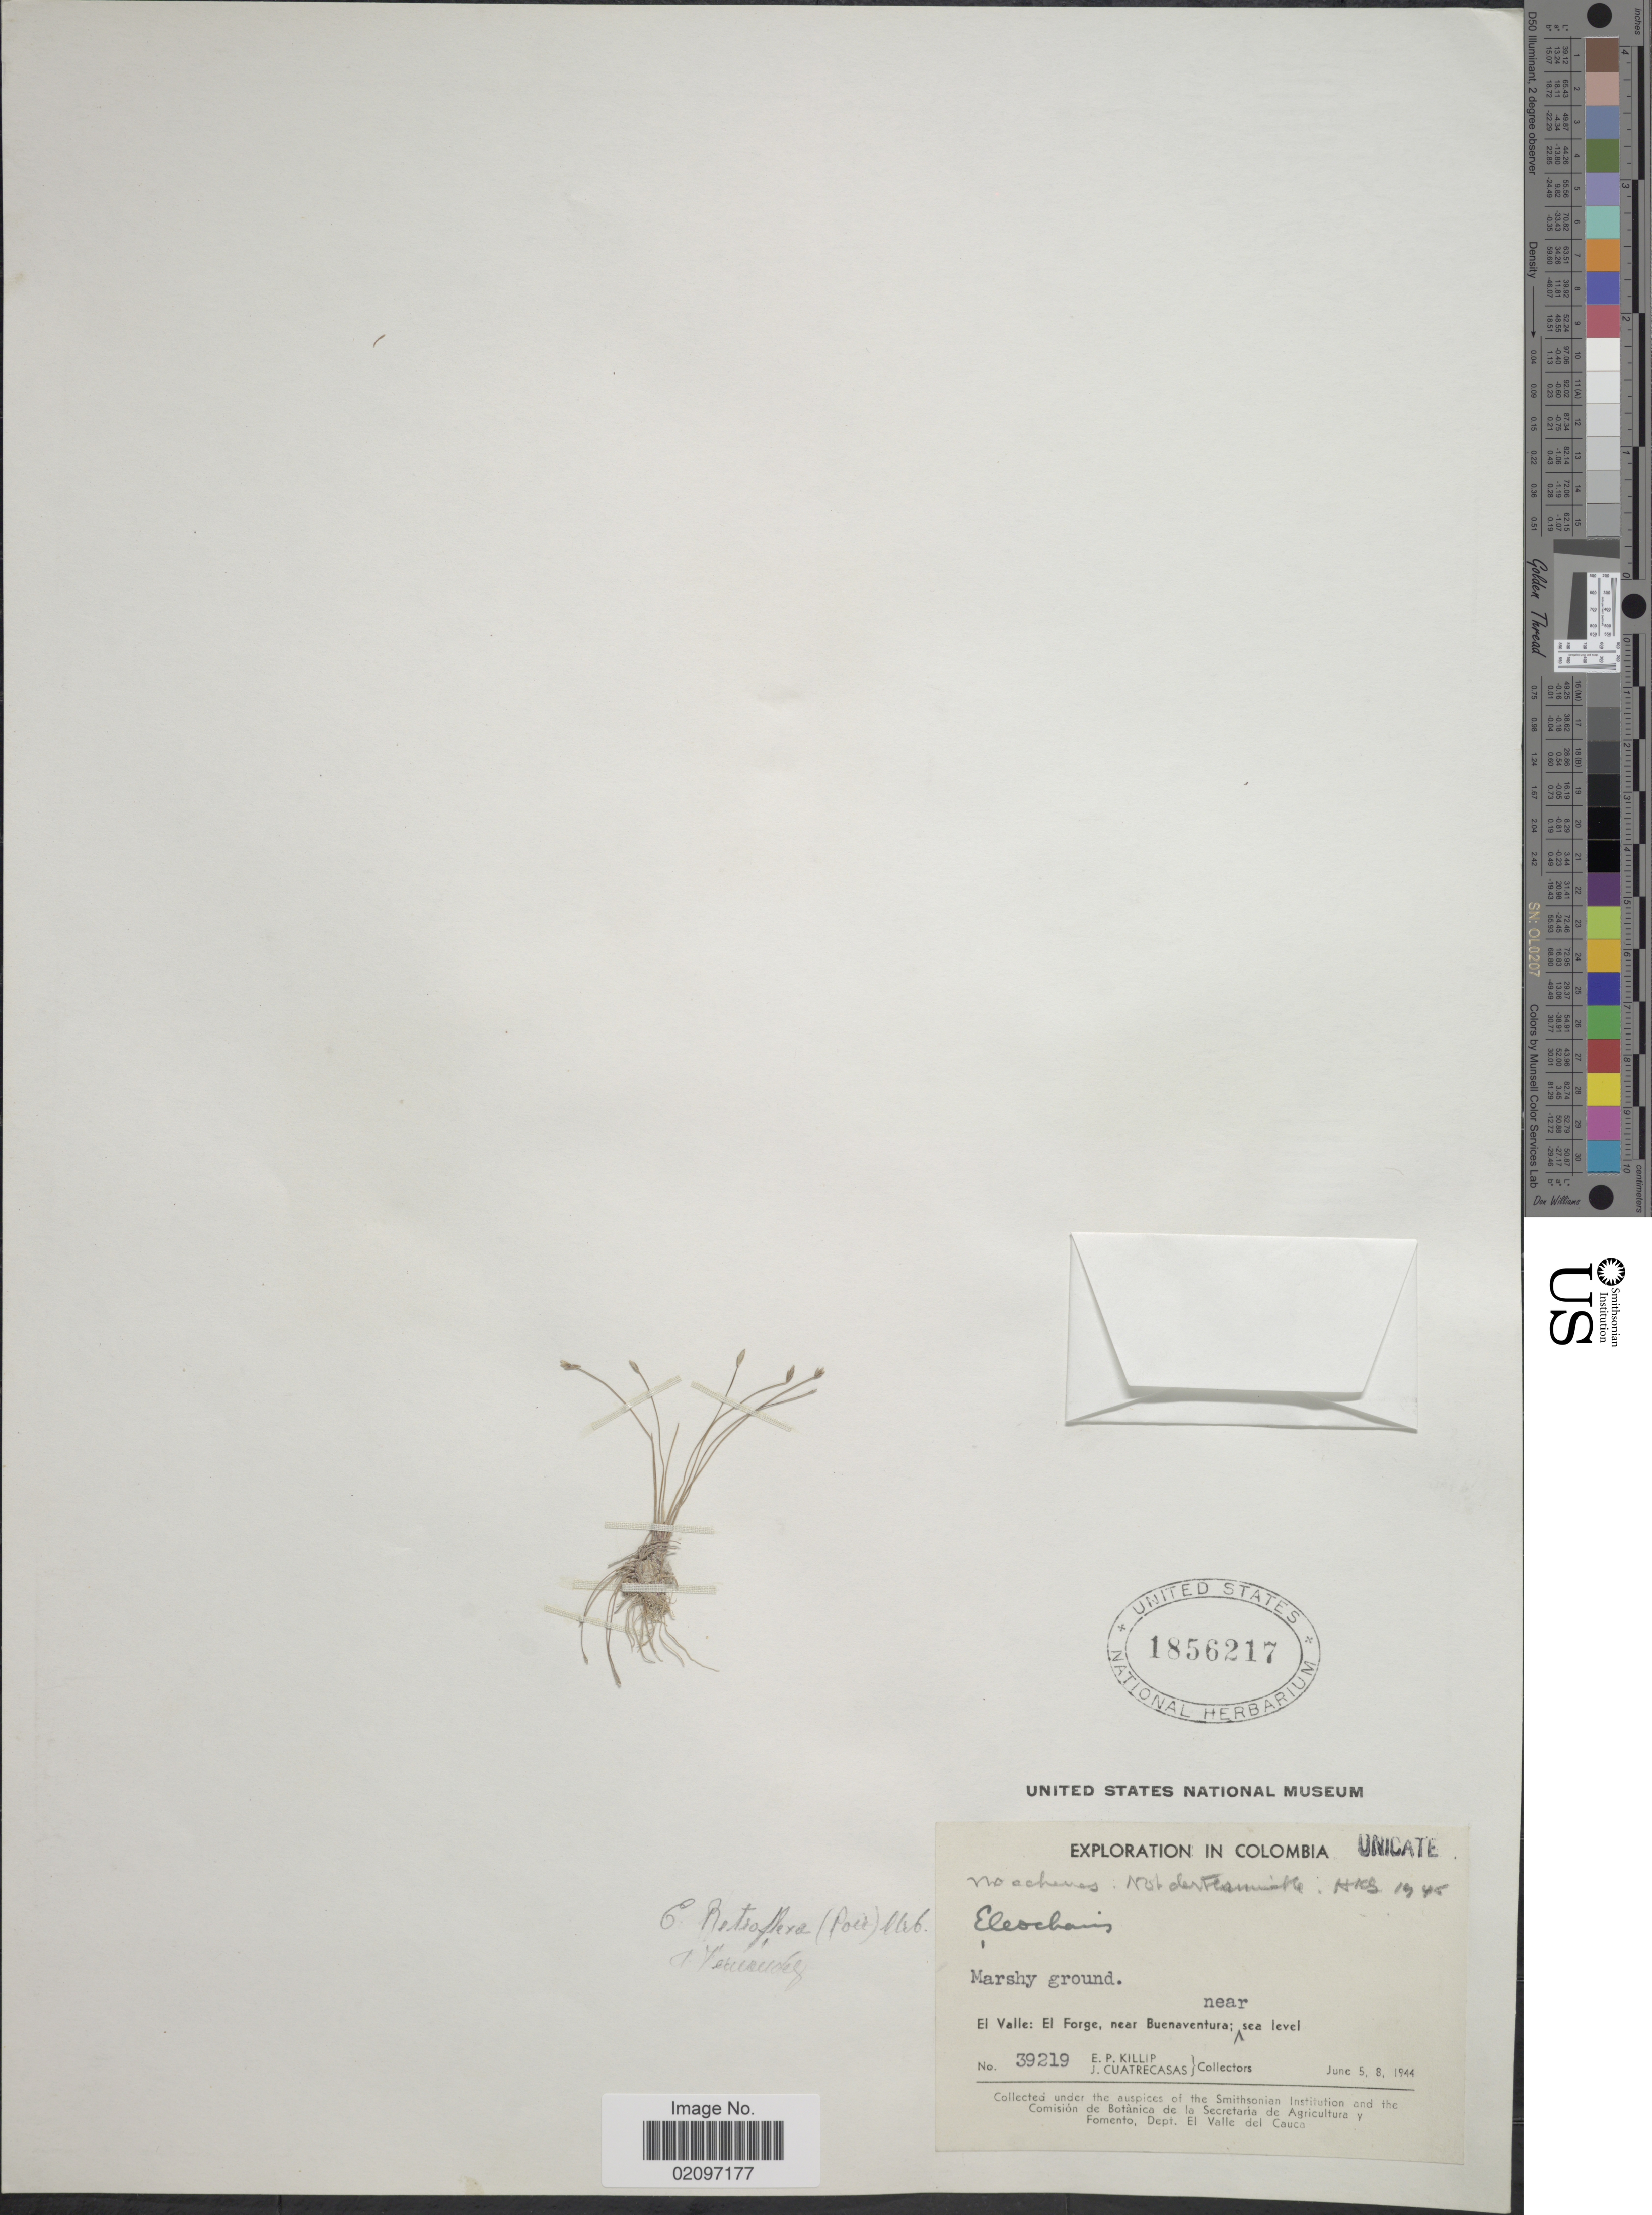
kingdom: Plantae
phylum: Tracheophyta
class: Liliopsida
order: Poales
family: Cyperaceae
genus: Eleocharis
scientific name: Eleocharis retroflexa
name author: (Poir.) Urb.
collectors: E. P. Killip & J. Cuatrecasas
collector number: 39219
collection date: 1944-06-05/1944-06-08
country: Colombia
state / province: Valle del Cauca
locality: El Valle: El Forge, near Buenavista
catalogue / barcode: US 1856217